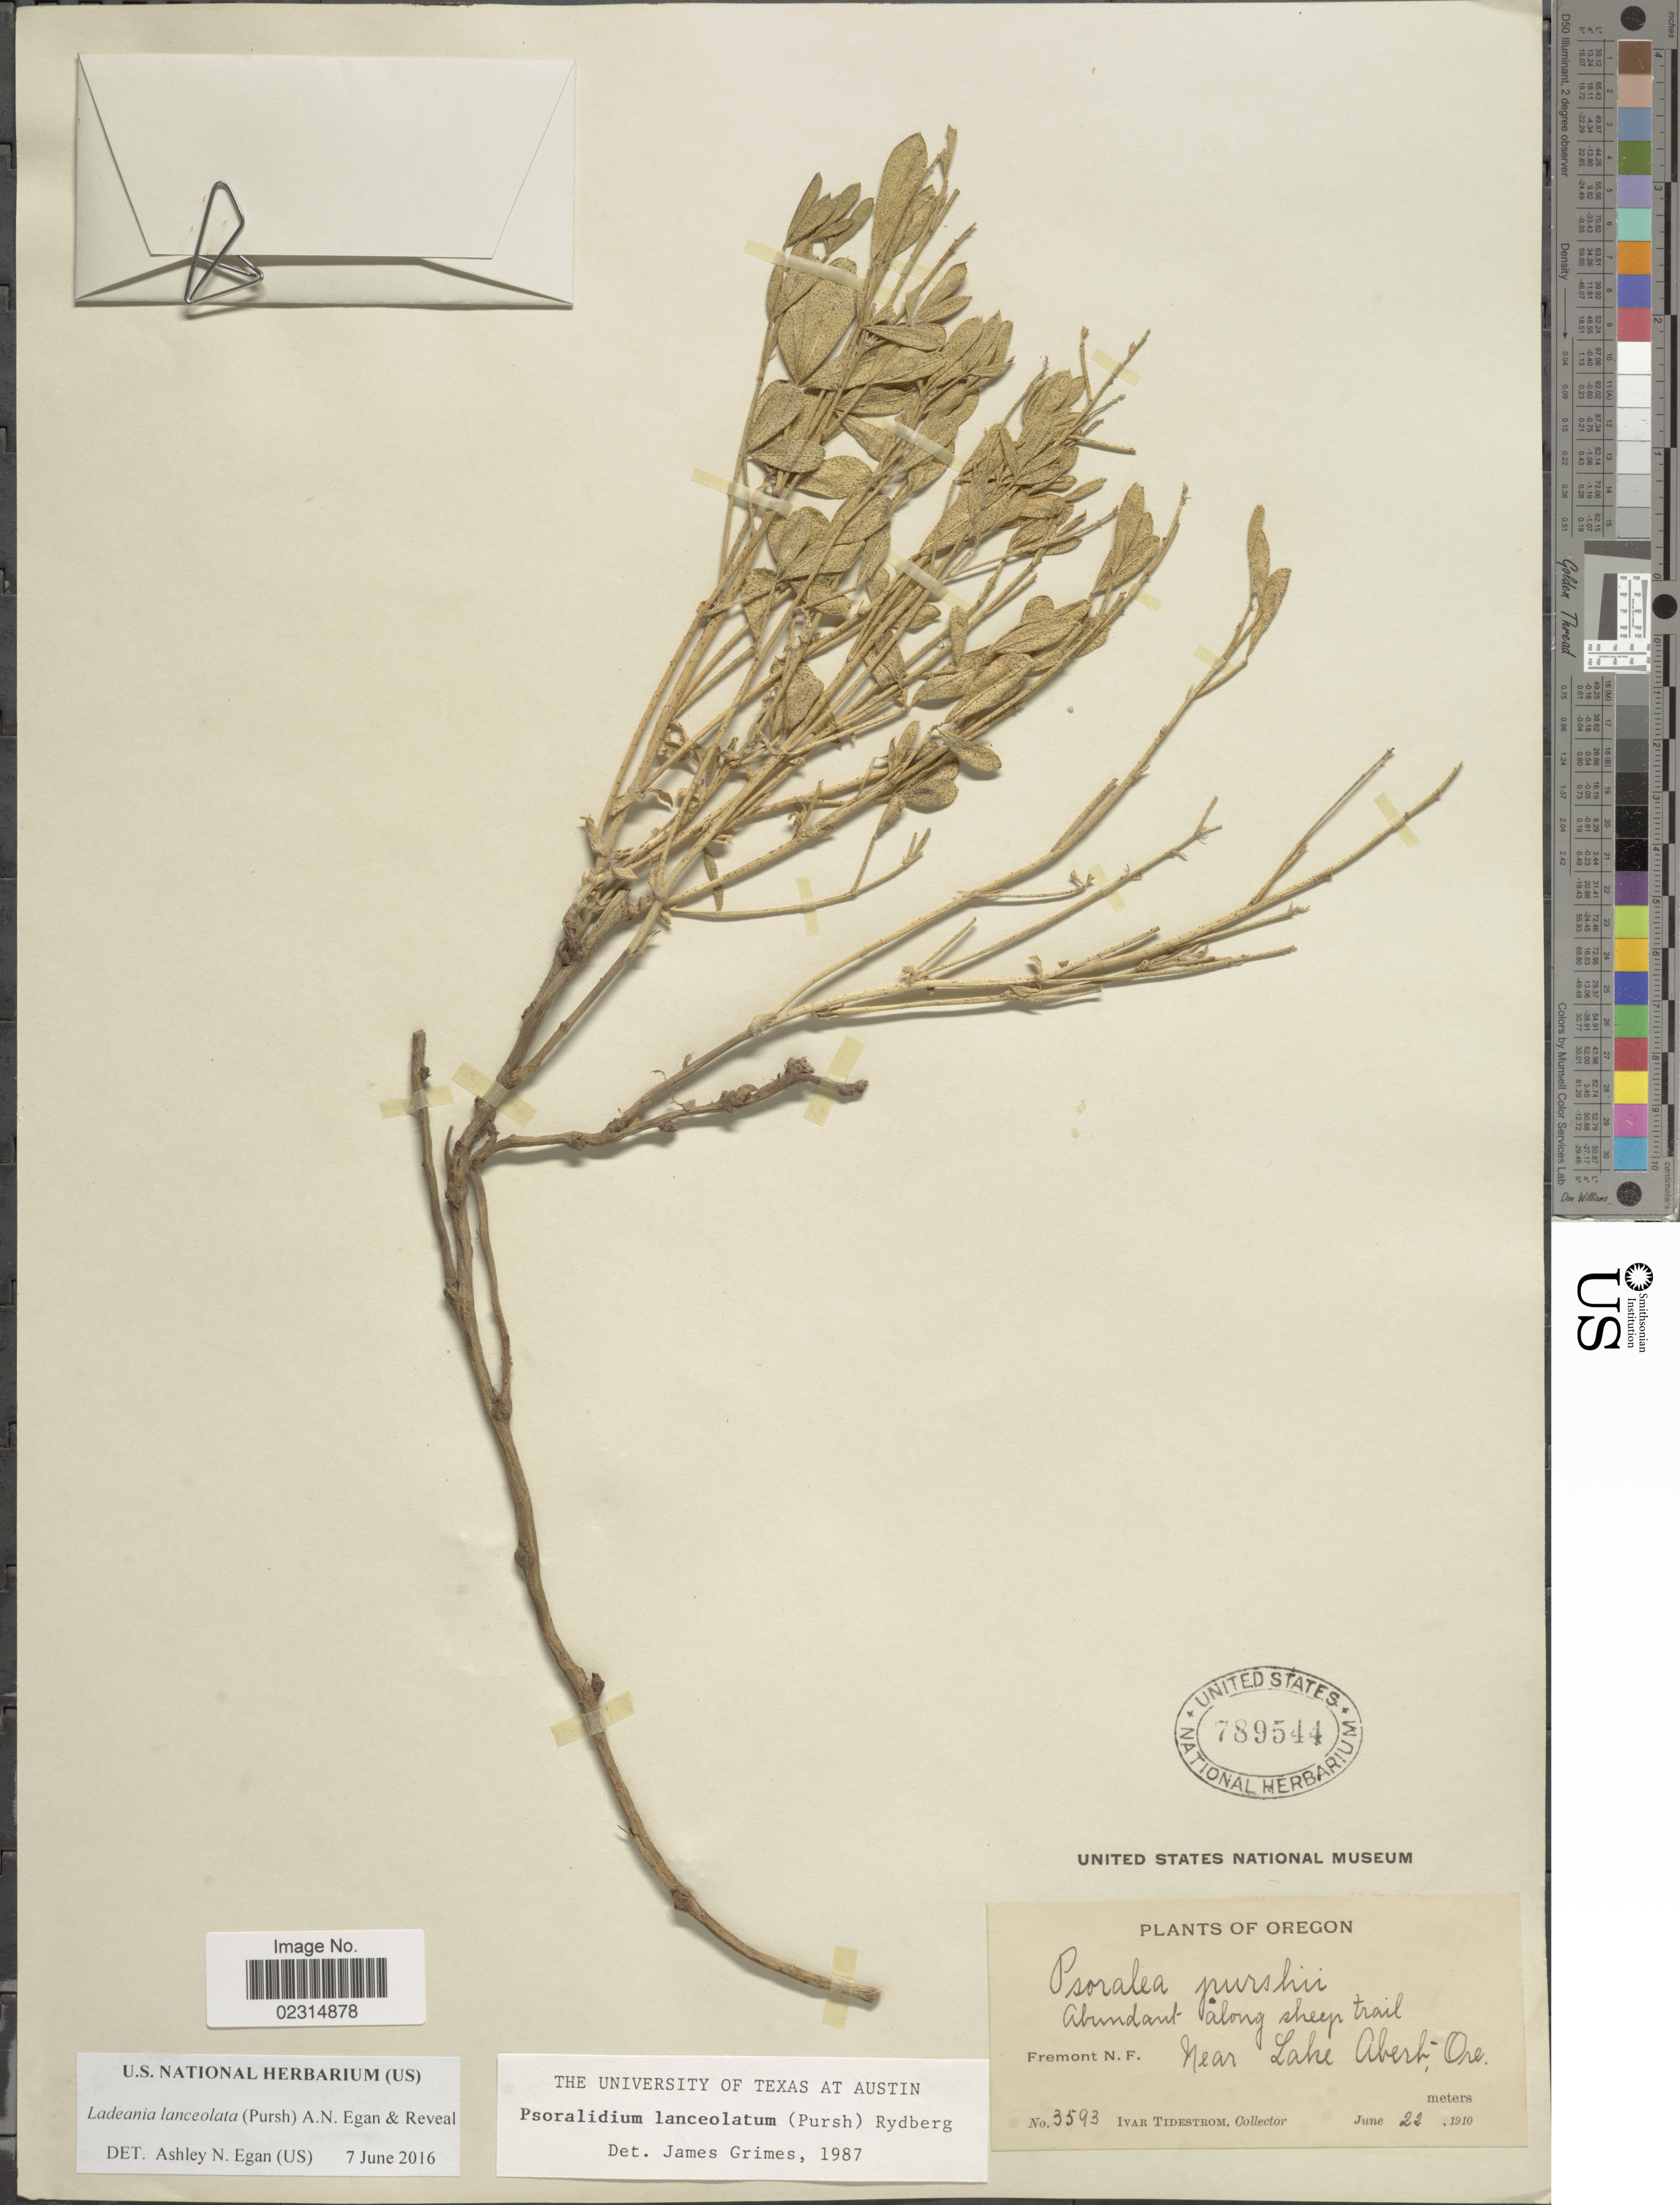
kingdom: Plantae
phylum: Tracheophyta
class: Magnoliopsida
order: Fabales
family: Fabaceae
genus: Ladeania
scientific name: Ladeania lanceolata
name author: (Pursh) A.N. Egan & Reveal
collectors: I. F. Tidestrom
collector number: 3593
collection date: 1910-06-22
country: United States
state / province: Oregon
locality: Abundant along sheep trail, Fremont N.F. Near Lake Abert.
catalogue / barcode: US 789544